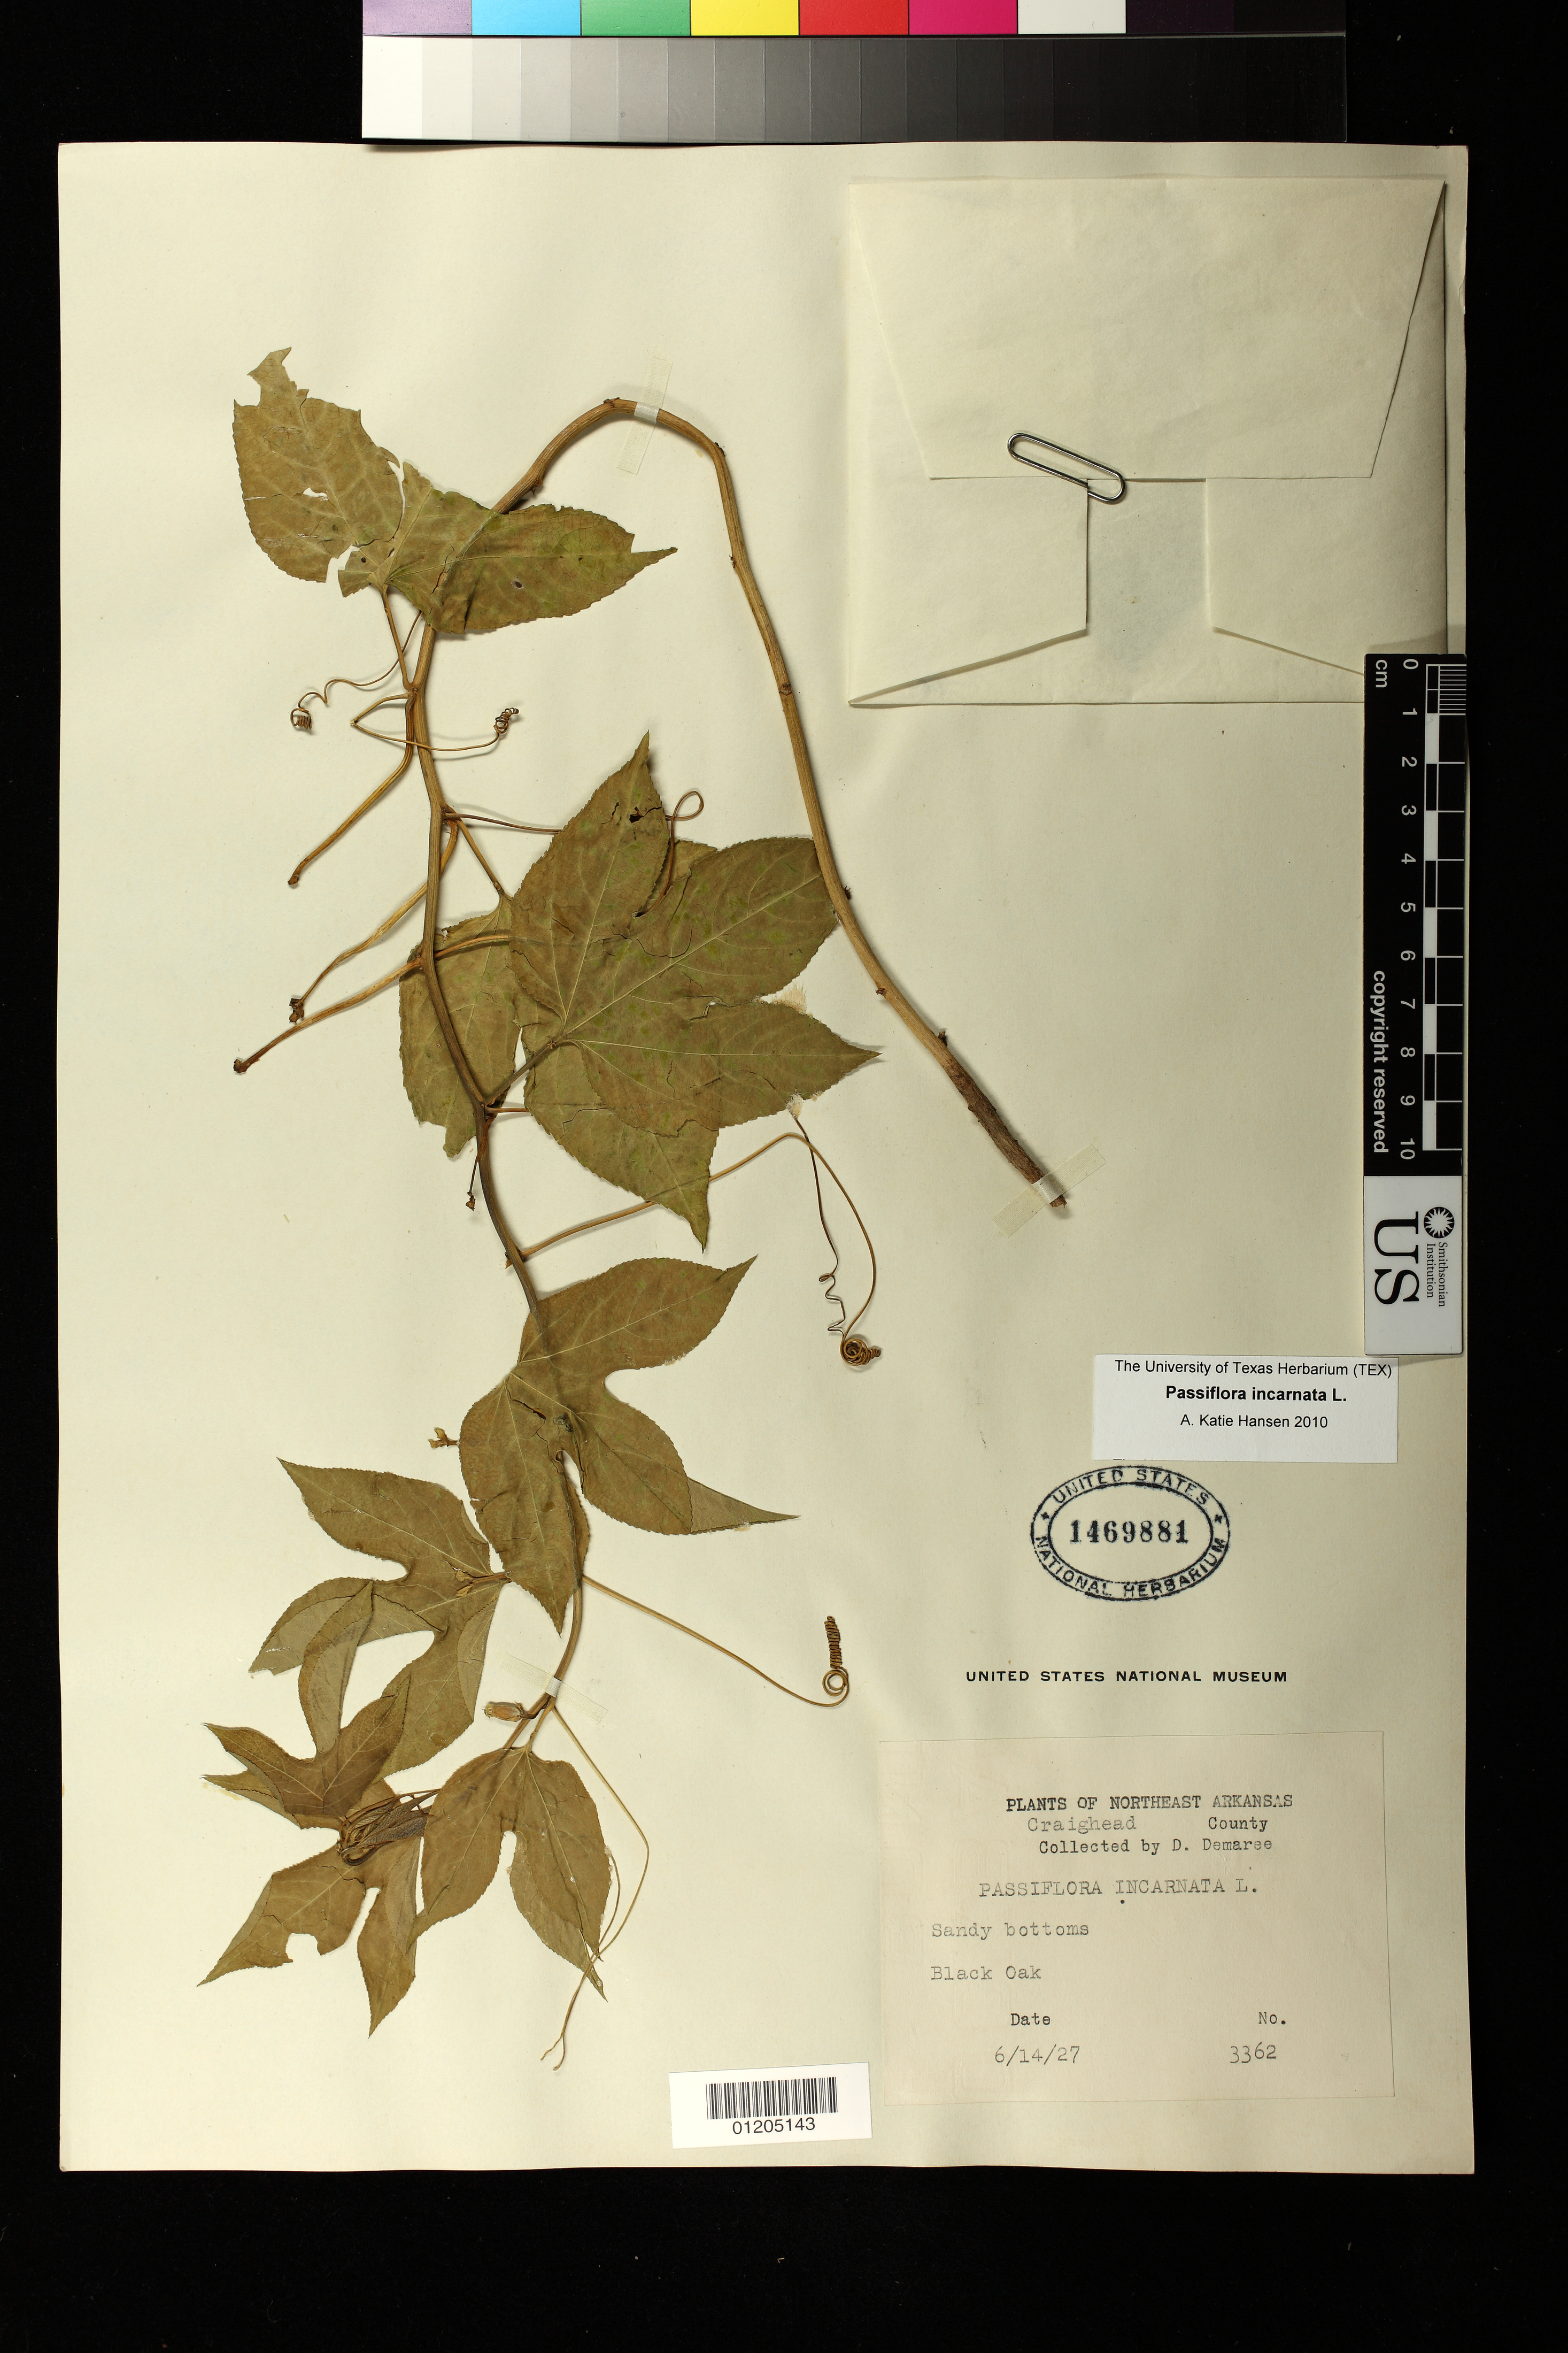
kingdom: Plantae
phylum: Tracheophyta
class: Magnoliopsida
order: Malpighiales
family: Passifloraceae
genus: Passiflora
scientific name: Passiflora incarnata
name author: L.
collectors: D. Demaree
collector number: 3362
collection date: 1927-06-14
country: United States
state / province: Arkansas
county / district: Craighead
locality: Sandy bottoms,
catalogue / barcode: US 1469881